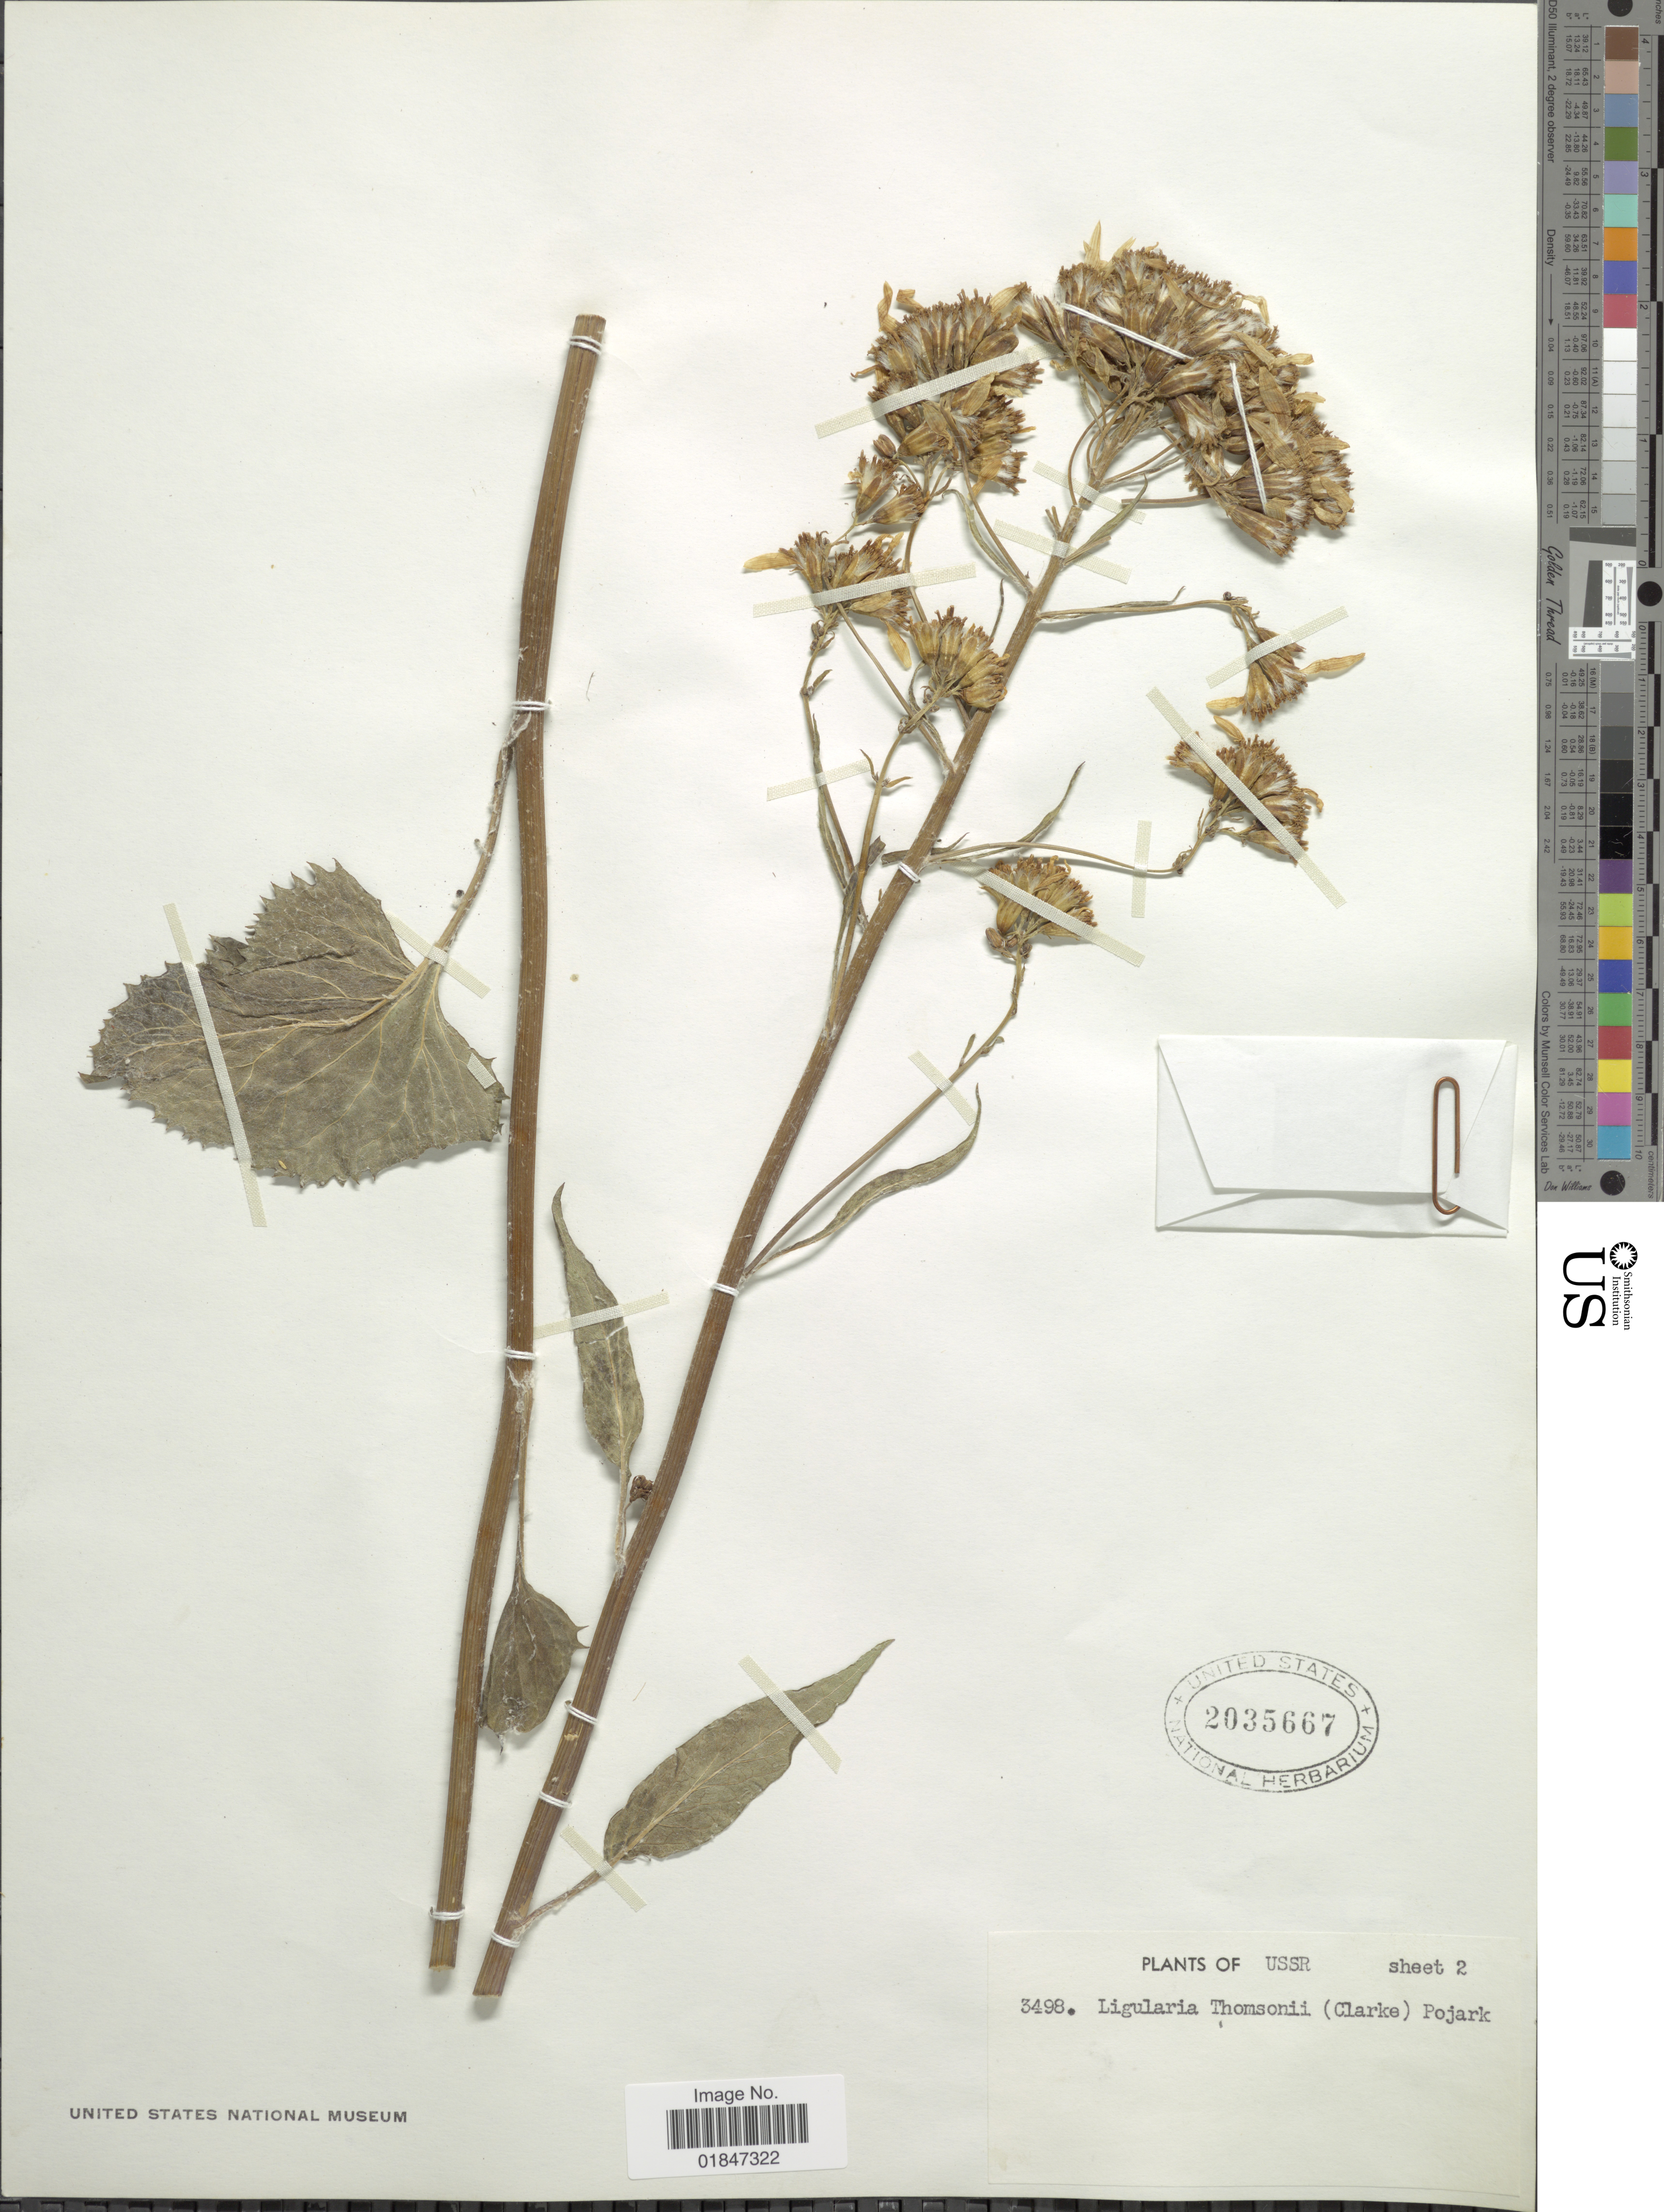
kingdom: Plantae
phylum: Tracheophyta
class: Magnoliopsida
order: Asterales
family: Asteraceae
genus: Ligularia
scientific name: Ligularia thomsonii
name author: (C.B. Clarke) Pojark.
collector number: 3498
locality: USSR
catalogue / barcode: US 2035667